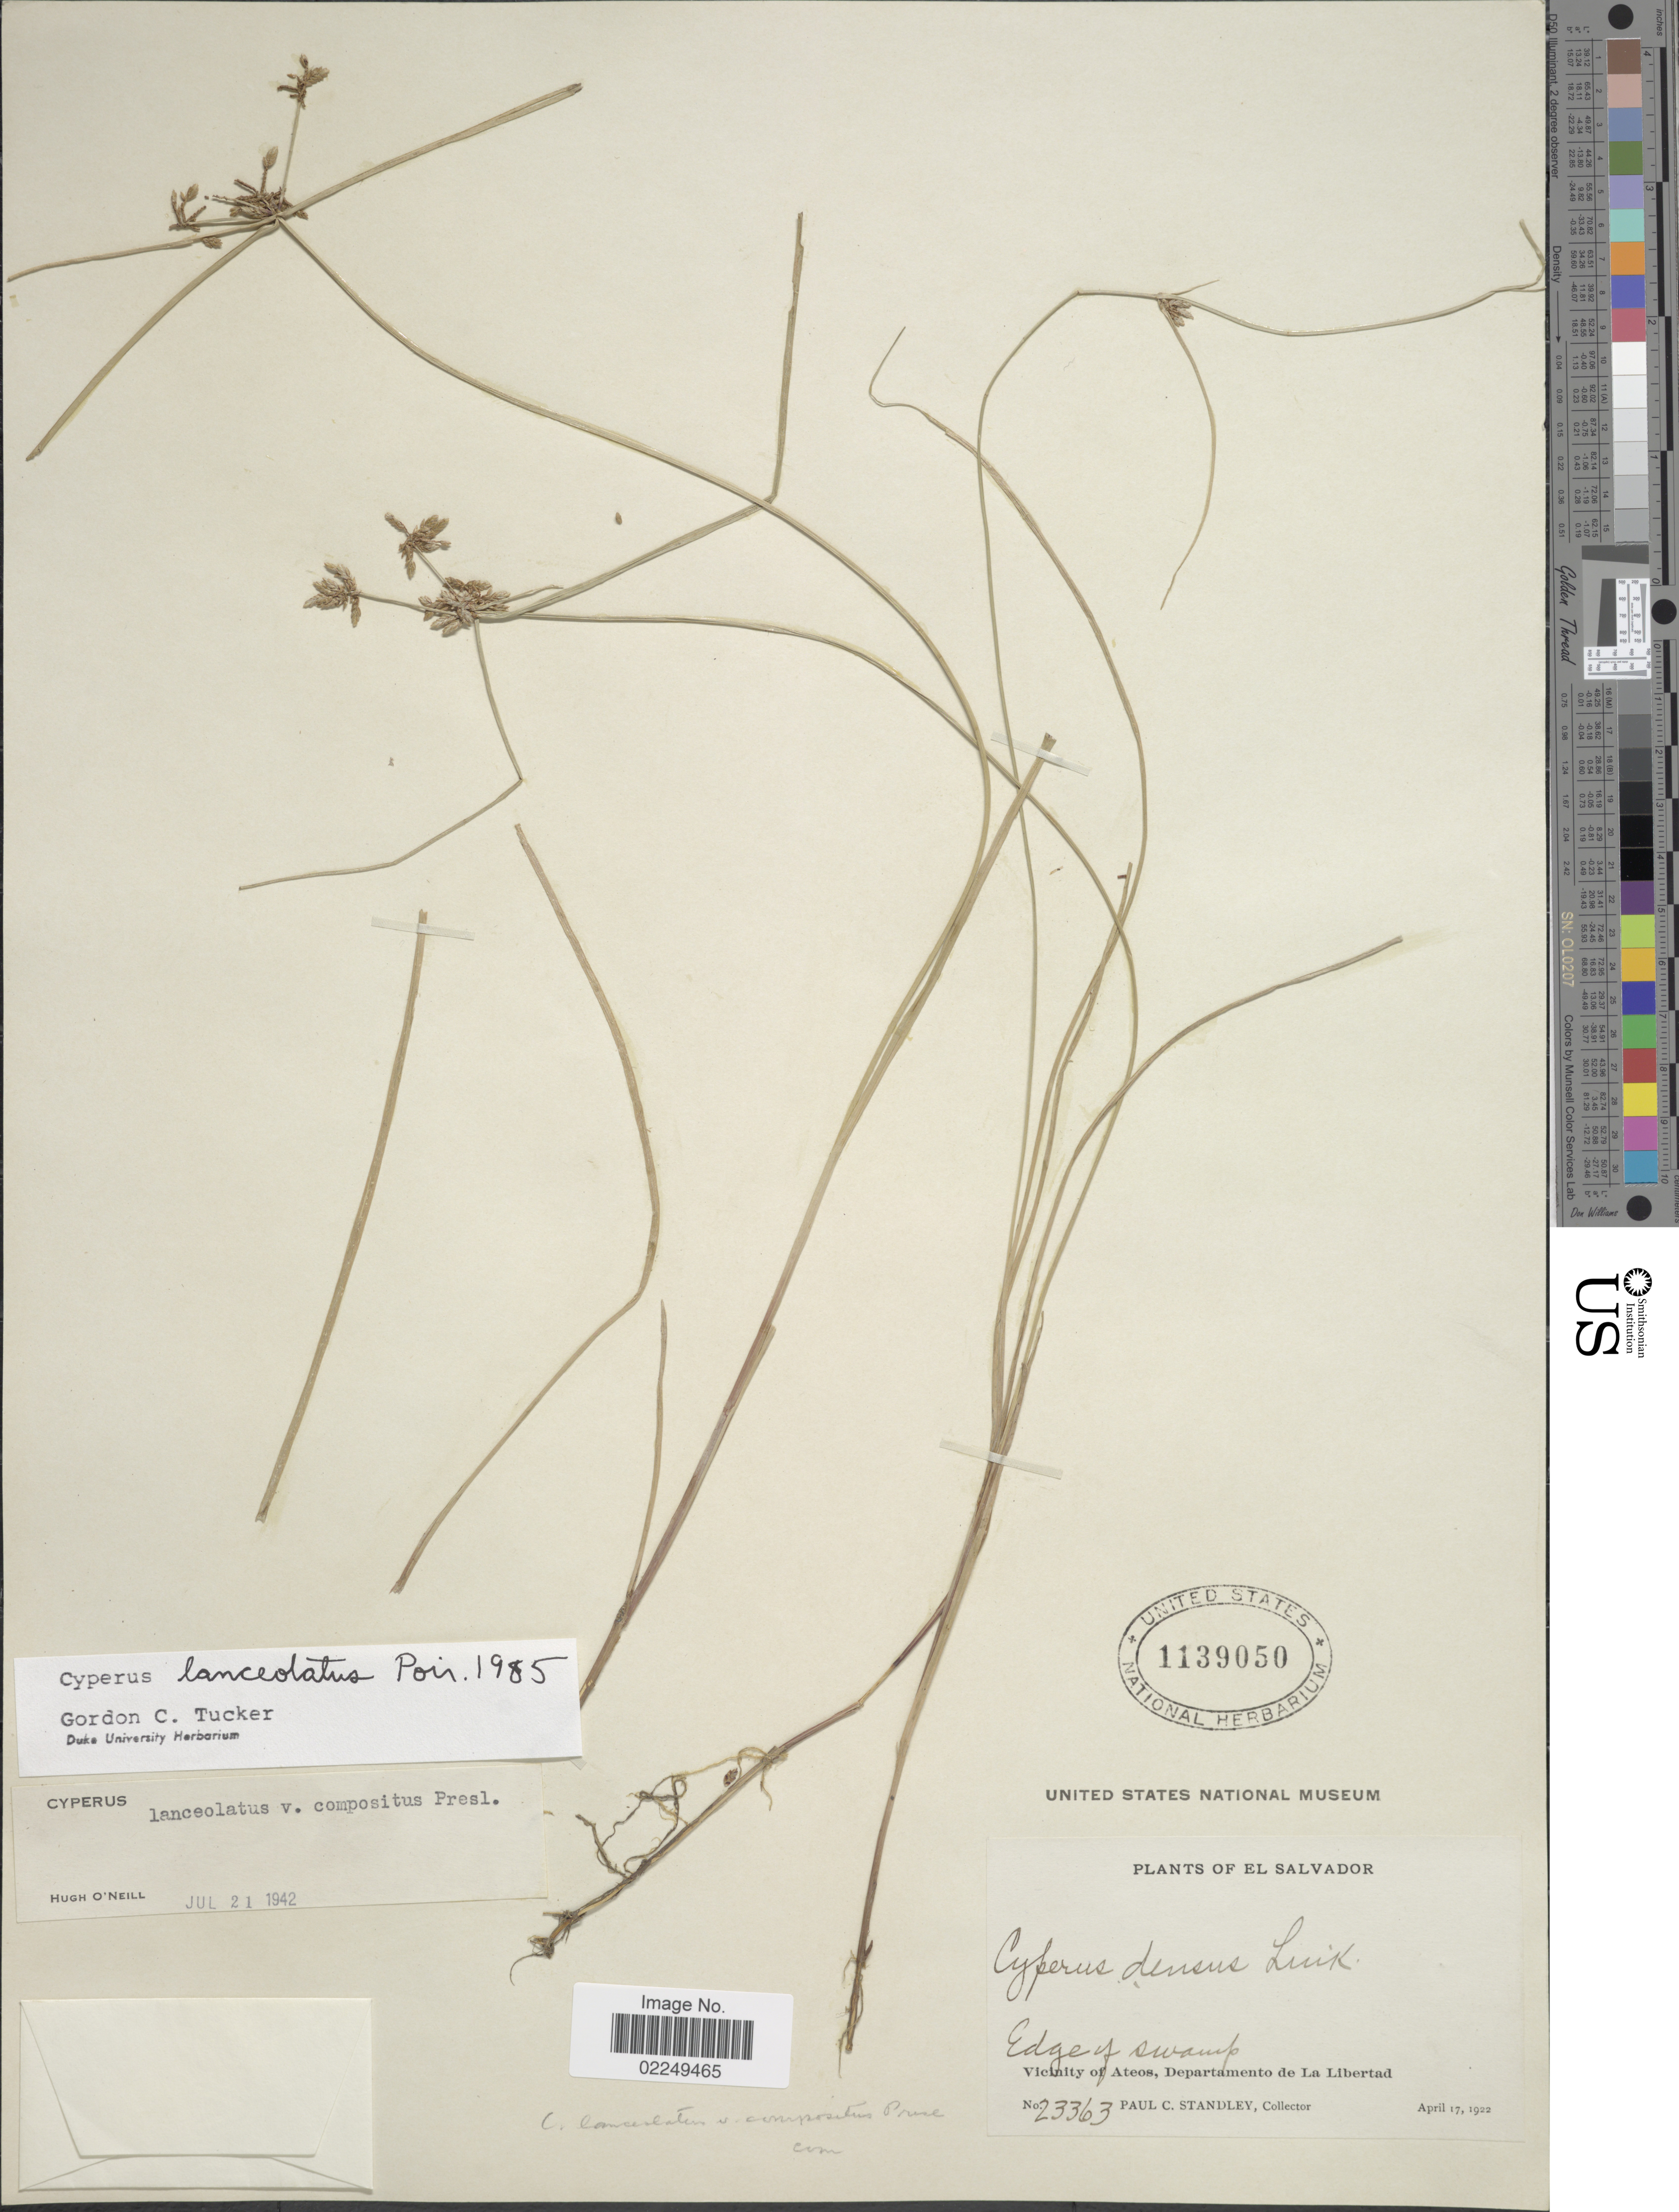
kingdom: Plantae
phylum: Tracheophyta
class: Liliopsida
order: Poales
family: Cyperaceae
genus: Cyperus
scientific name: Cyperus lanceolatus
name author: Poir.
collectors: P. C. Standley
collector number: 23363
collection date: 1922-04-17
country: El Salvador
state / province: La Libertad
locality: Edge of swamp, Vicinity of Ateos, Departamento de La Libertad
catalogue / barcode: US 1139050